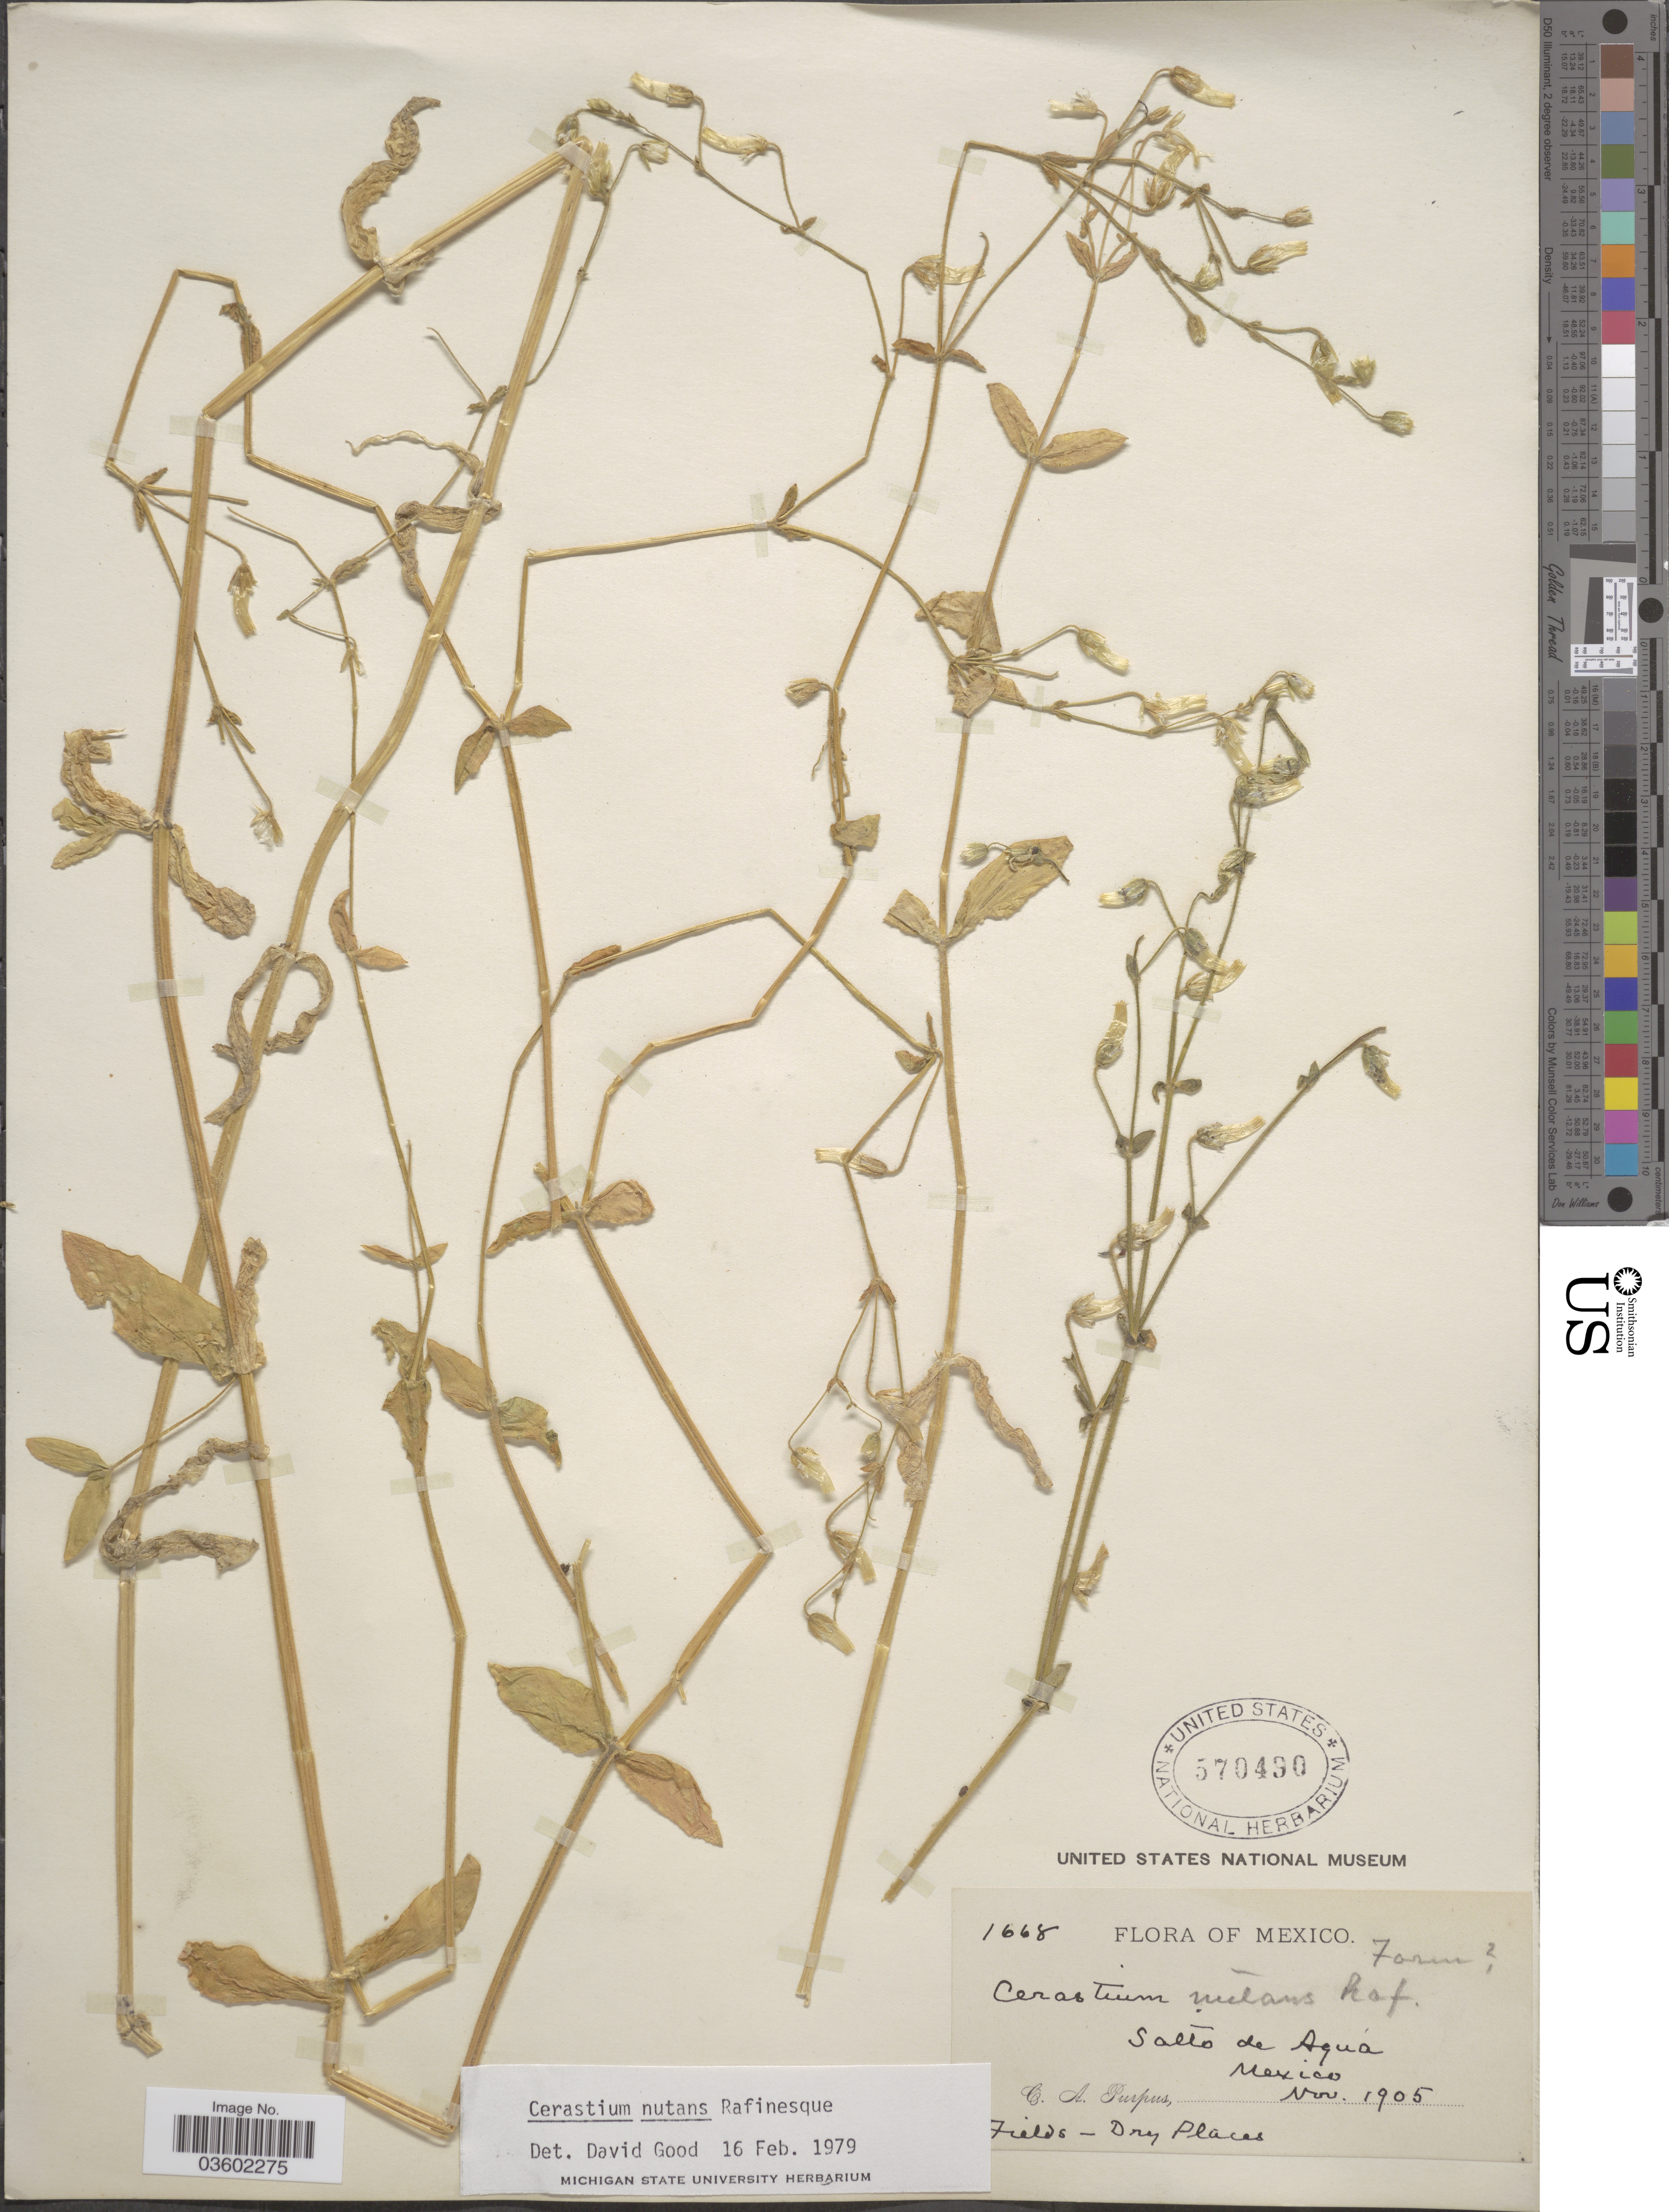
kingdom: Plantae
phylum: Tracheophyta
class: Magnoliopsida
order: Caryophyllales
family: Caryophyllaceae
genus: Cerastium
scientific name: Cerastium nutans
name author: Raf.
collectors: C. A. Purpus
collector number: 1668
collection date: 1905-11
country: Mexico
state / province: México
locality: Salto de Agua.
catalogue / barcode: US 570490